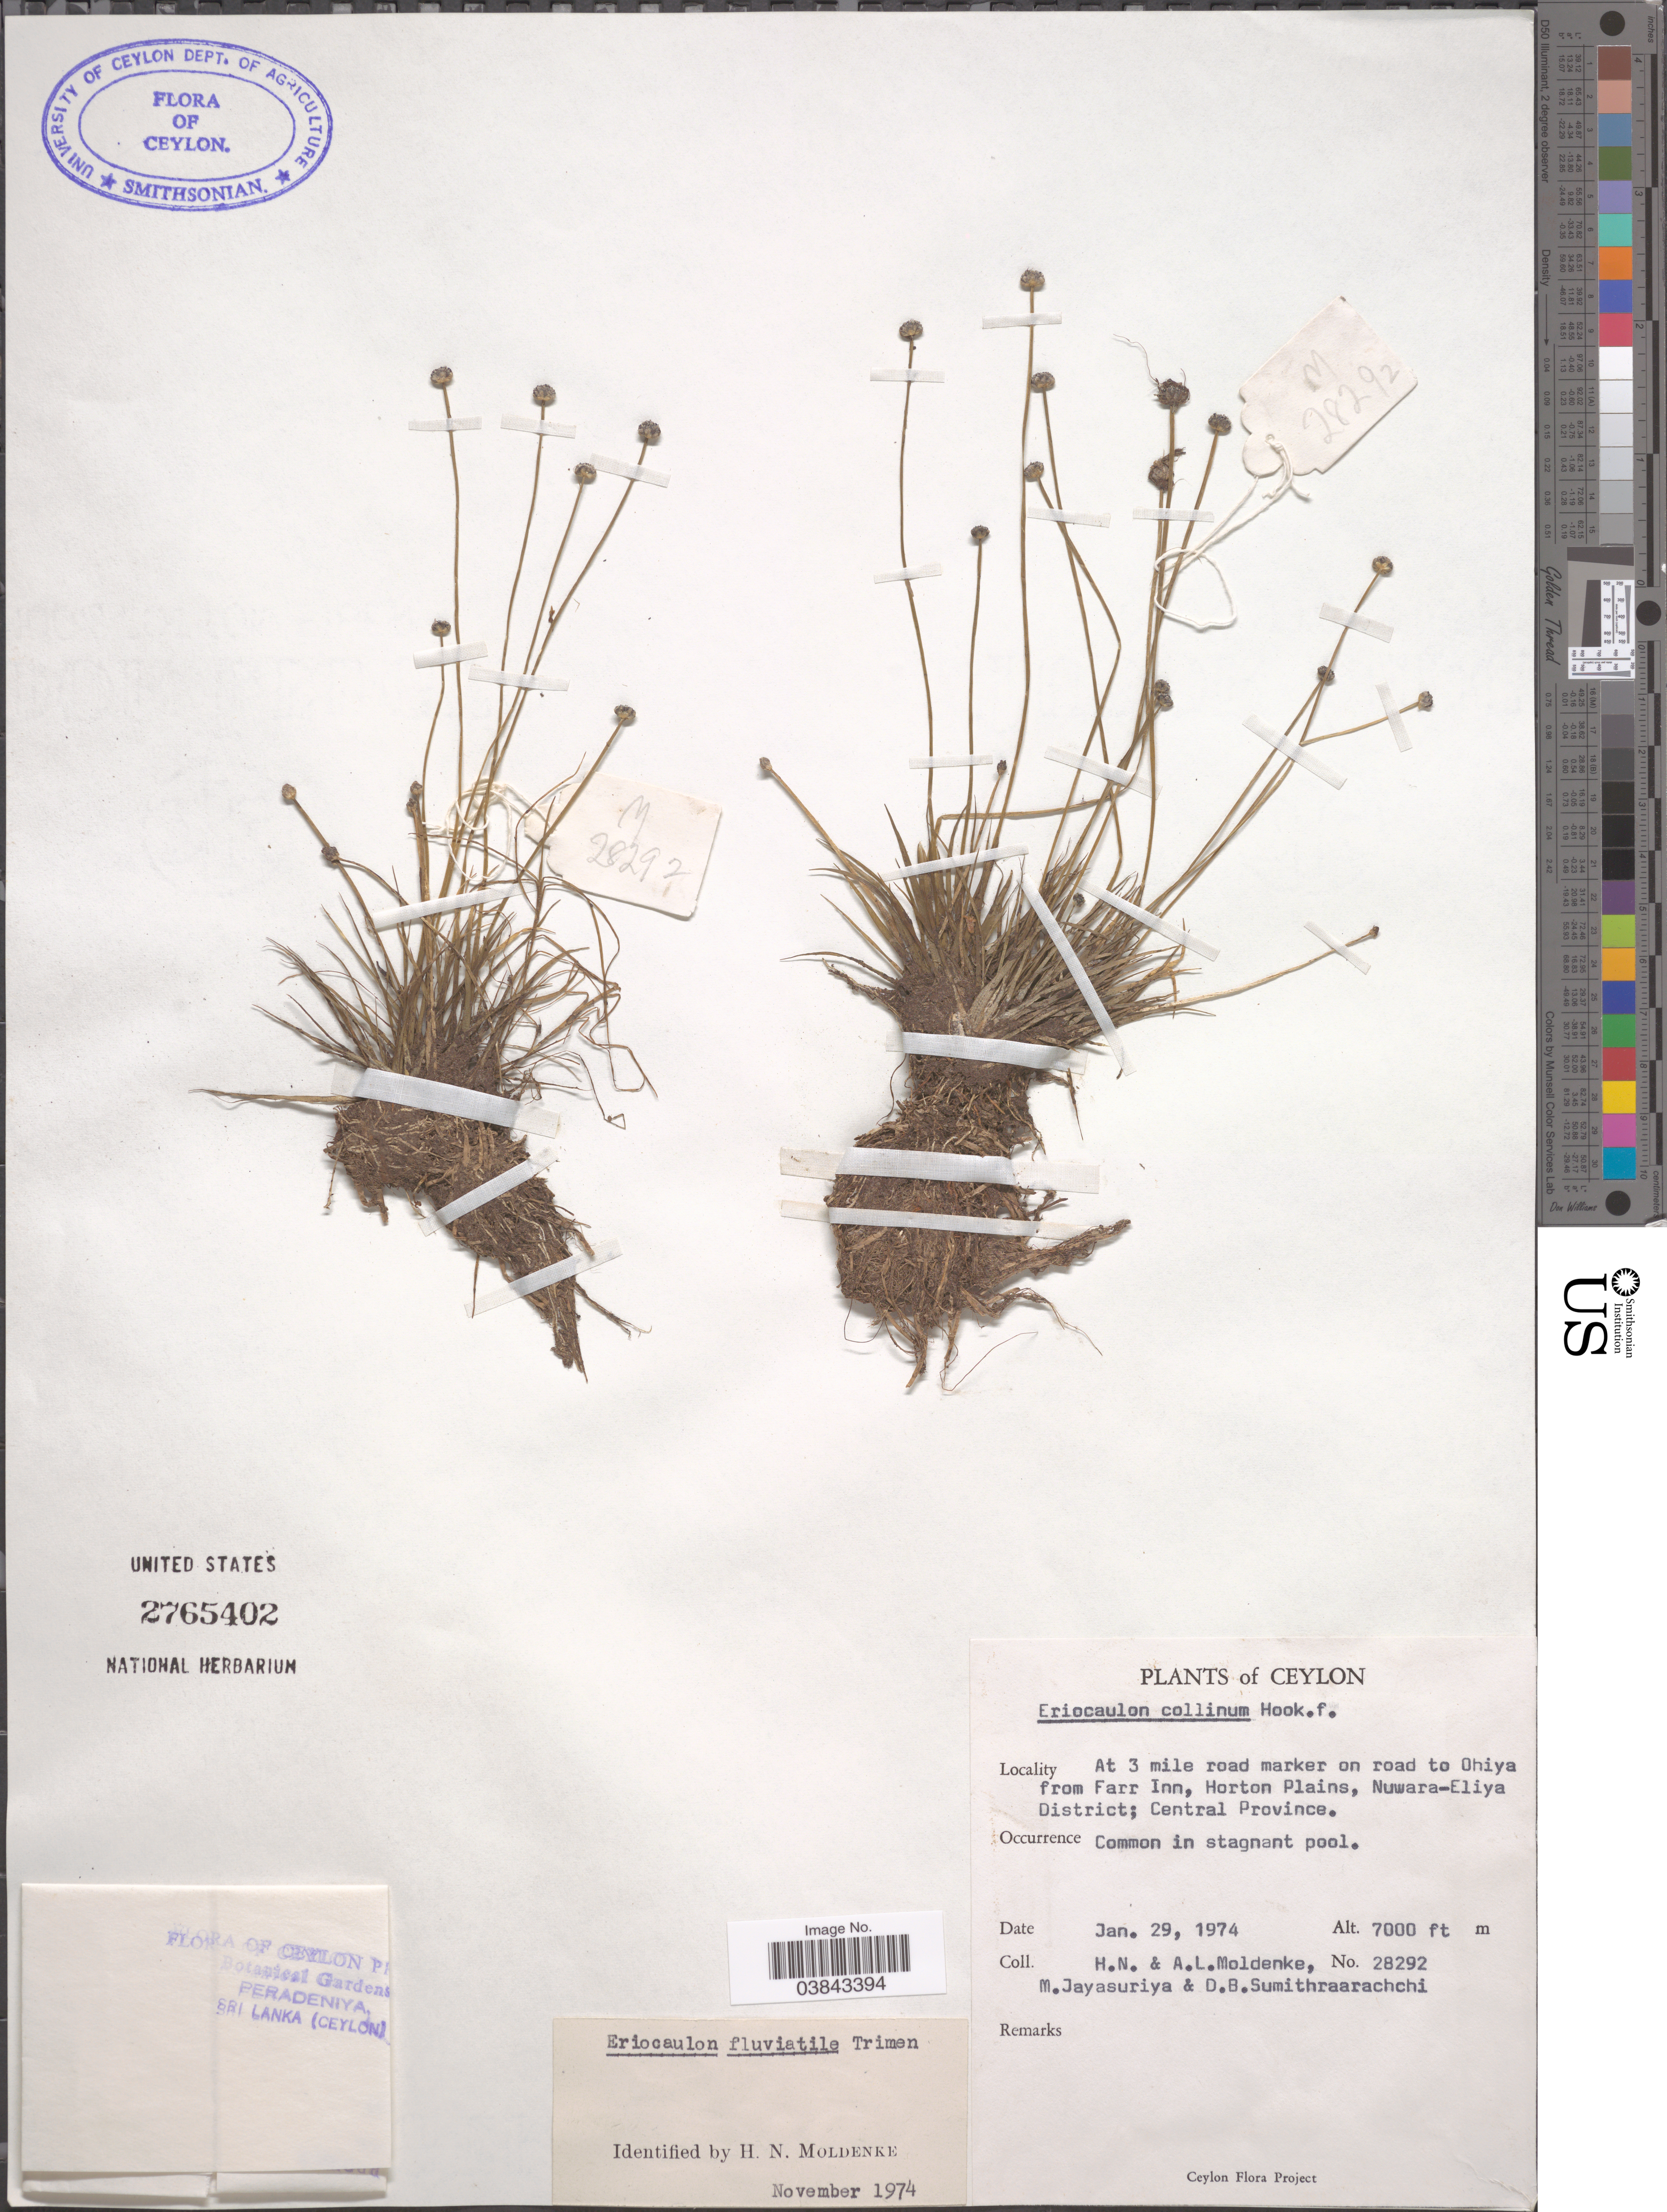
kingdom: Plantae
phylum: Tracheophyta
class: Liliopsida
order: Poales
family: Eriocaulaceae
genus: Eriocaulon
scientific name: Eriocaulon fluviatile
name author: Trimen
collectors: H. N. Moldenke, A. L. Moldenke, M. Jayasuriya & D. B. Sumithraarachchi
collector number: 28292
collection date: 1974-01-29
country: Sri Lanka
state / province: Central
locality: Ceylon. At 3 mile road marker on road to Ohiya from Farr Inn, Horton Plains, Nuwara-Eliya District; Central Province.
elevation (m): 2134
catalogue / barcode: US 2765402